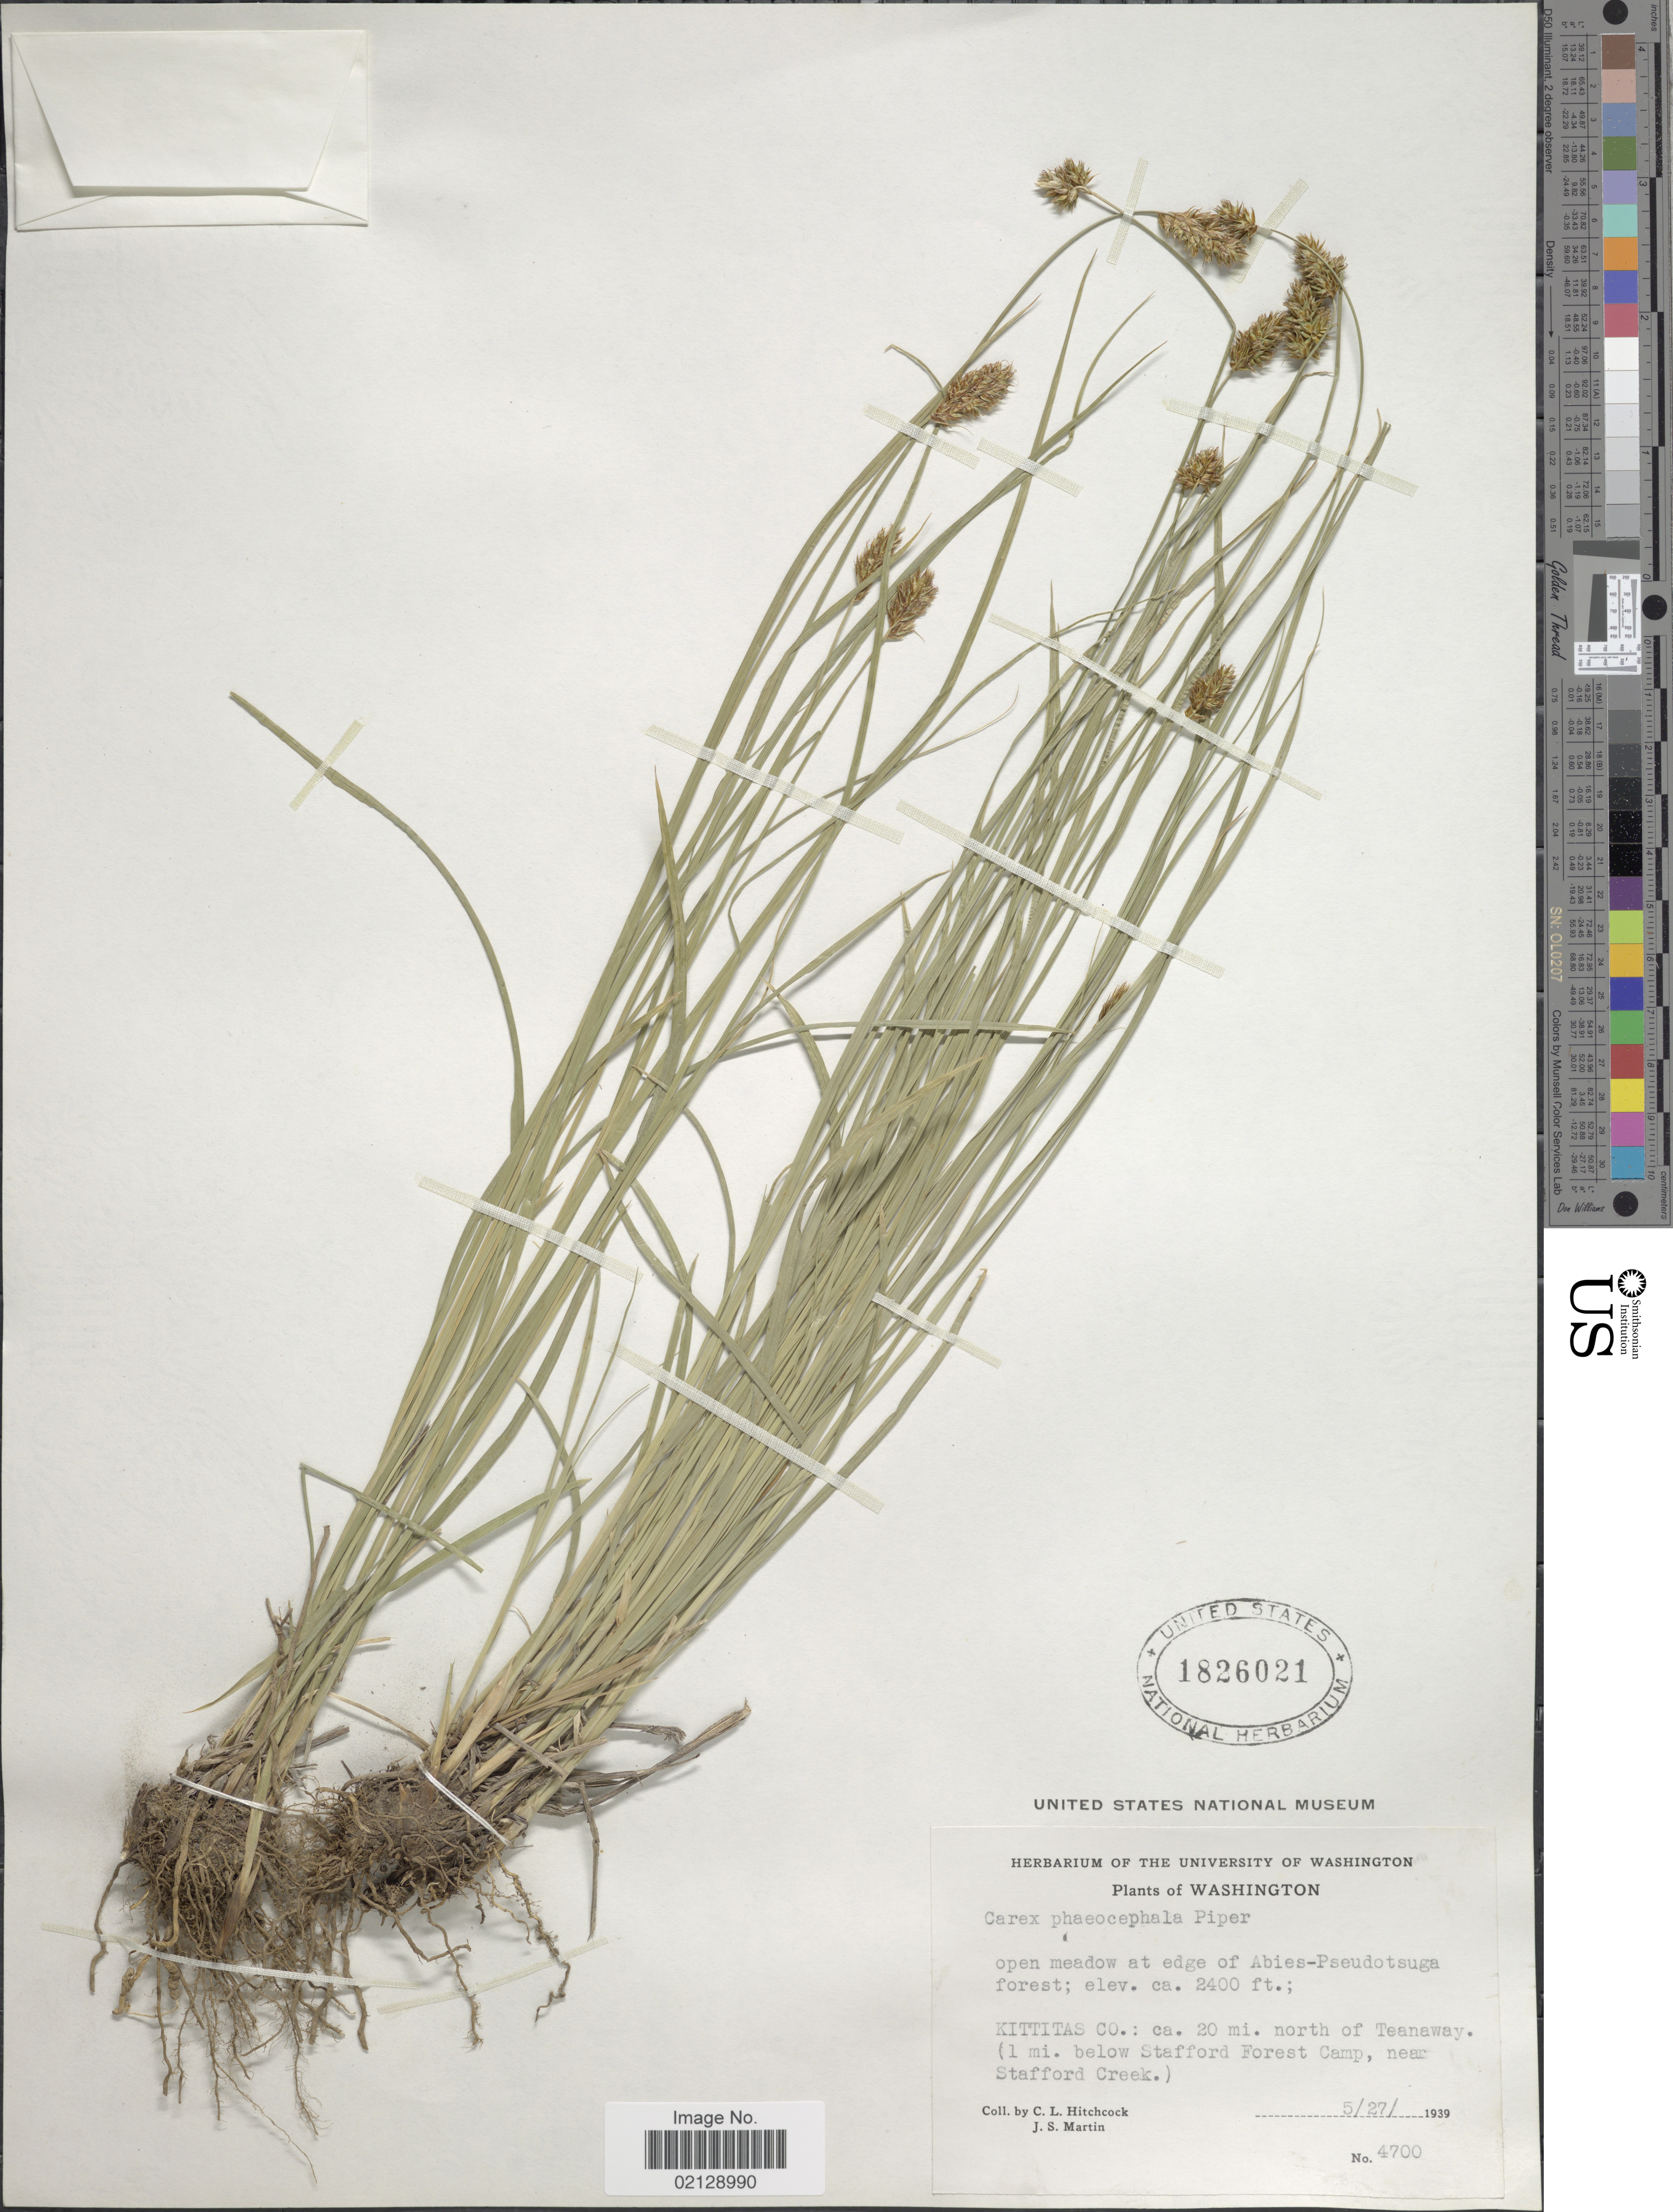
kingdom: Plantae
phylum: Tracheophyta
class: Liliopsida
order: Poales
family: Cyperaceae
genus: Carex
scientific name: Carex phaeocephala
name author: Piper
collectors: C. L. Hitchcock & J. S. Martin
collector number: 4700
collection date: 1939-05-27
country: United States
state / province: Washington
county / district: Kittitas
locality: Kittitas Co.: 20 mi. north of Teanaway (1 mi. below Stafford Forest Camp, near Stafford Creek)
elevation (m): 732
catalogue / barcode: US 1826021